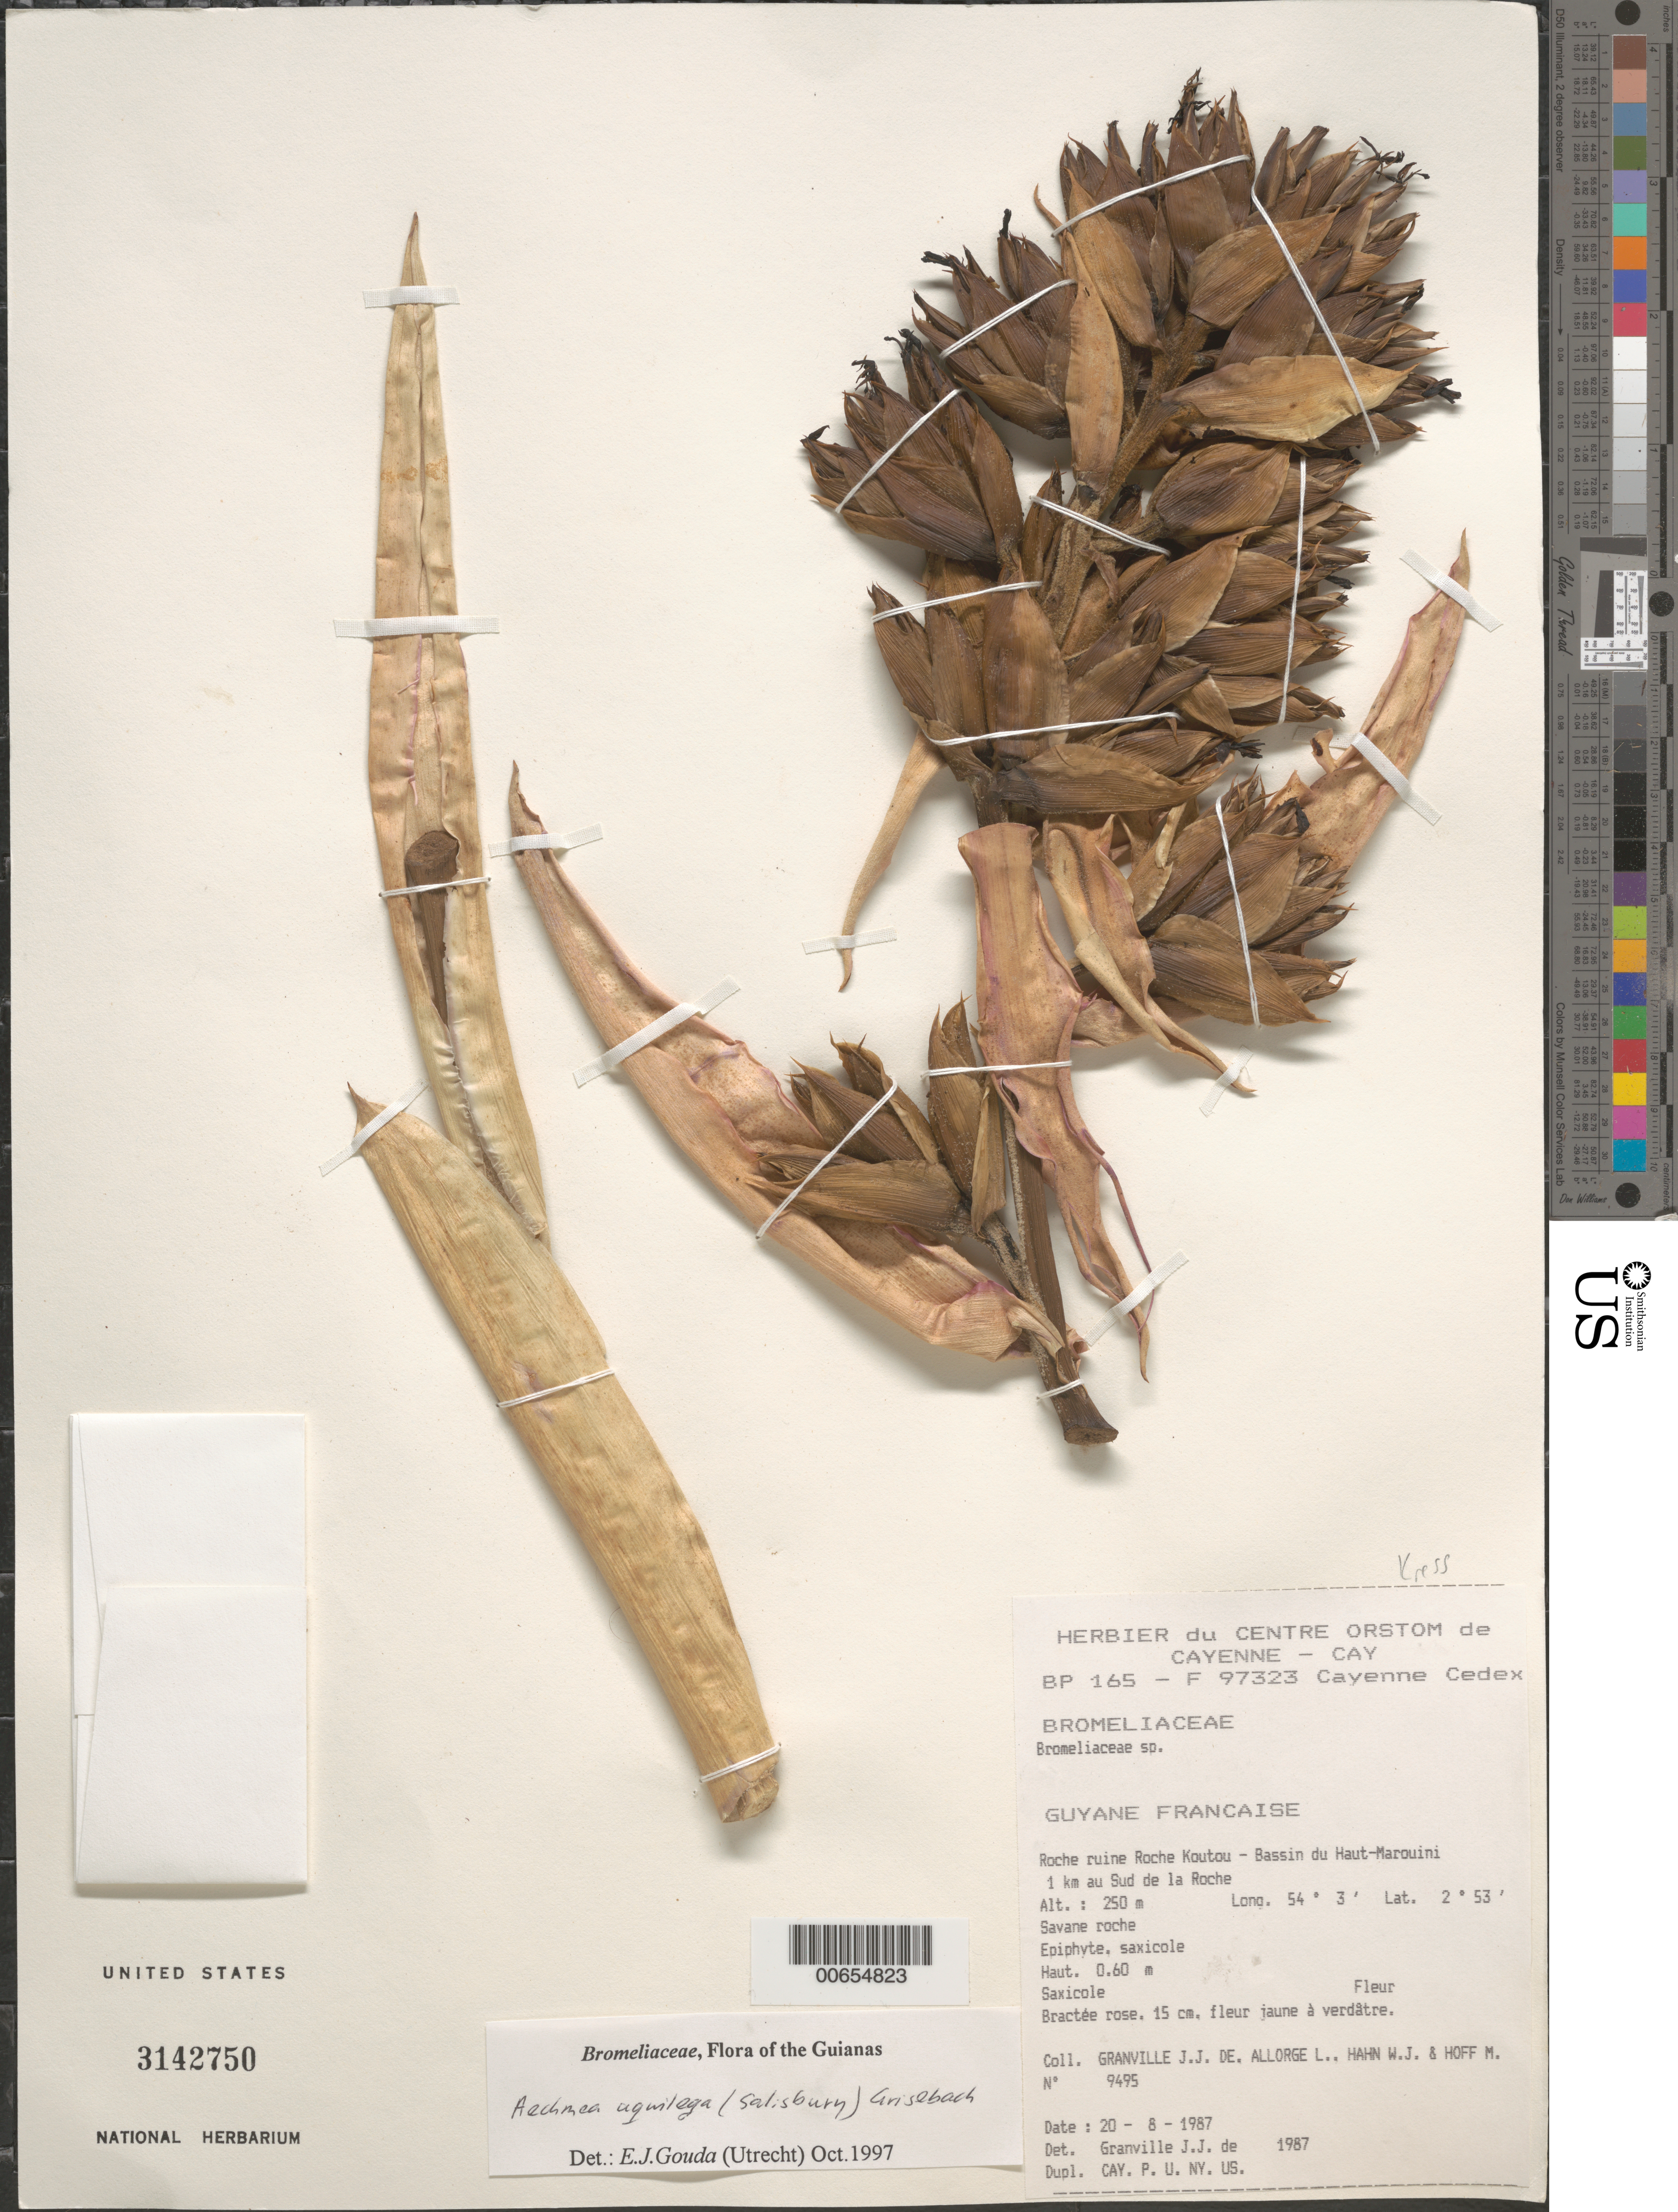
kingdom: Plantae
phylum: Tracheophyta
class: Liliopsida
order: Poales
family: Bromeliaceae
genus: Aechmea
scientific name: Aechmea aquilega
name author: (Salisb.) Griseb.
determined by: Gouda, E. J.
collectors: J.-J. de Granville, L. Allorge, W. J. Hahn & M. Hoff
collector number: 9495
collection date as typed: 20-Aug-87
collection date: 1987-08-20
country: French Guiana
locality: Roche Koutou, Bassin du Haut-Marouini, 1 km au Sud de la Roche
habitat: Savane roche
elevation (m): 250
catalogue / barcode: US 3142750